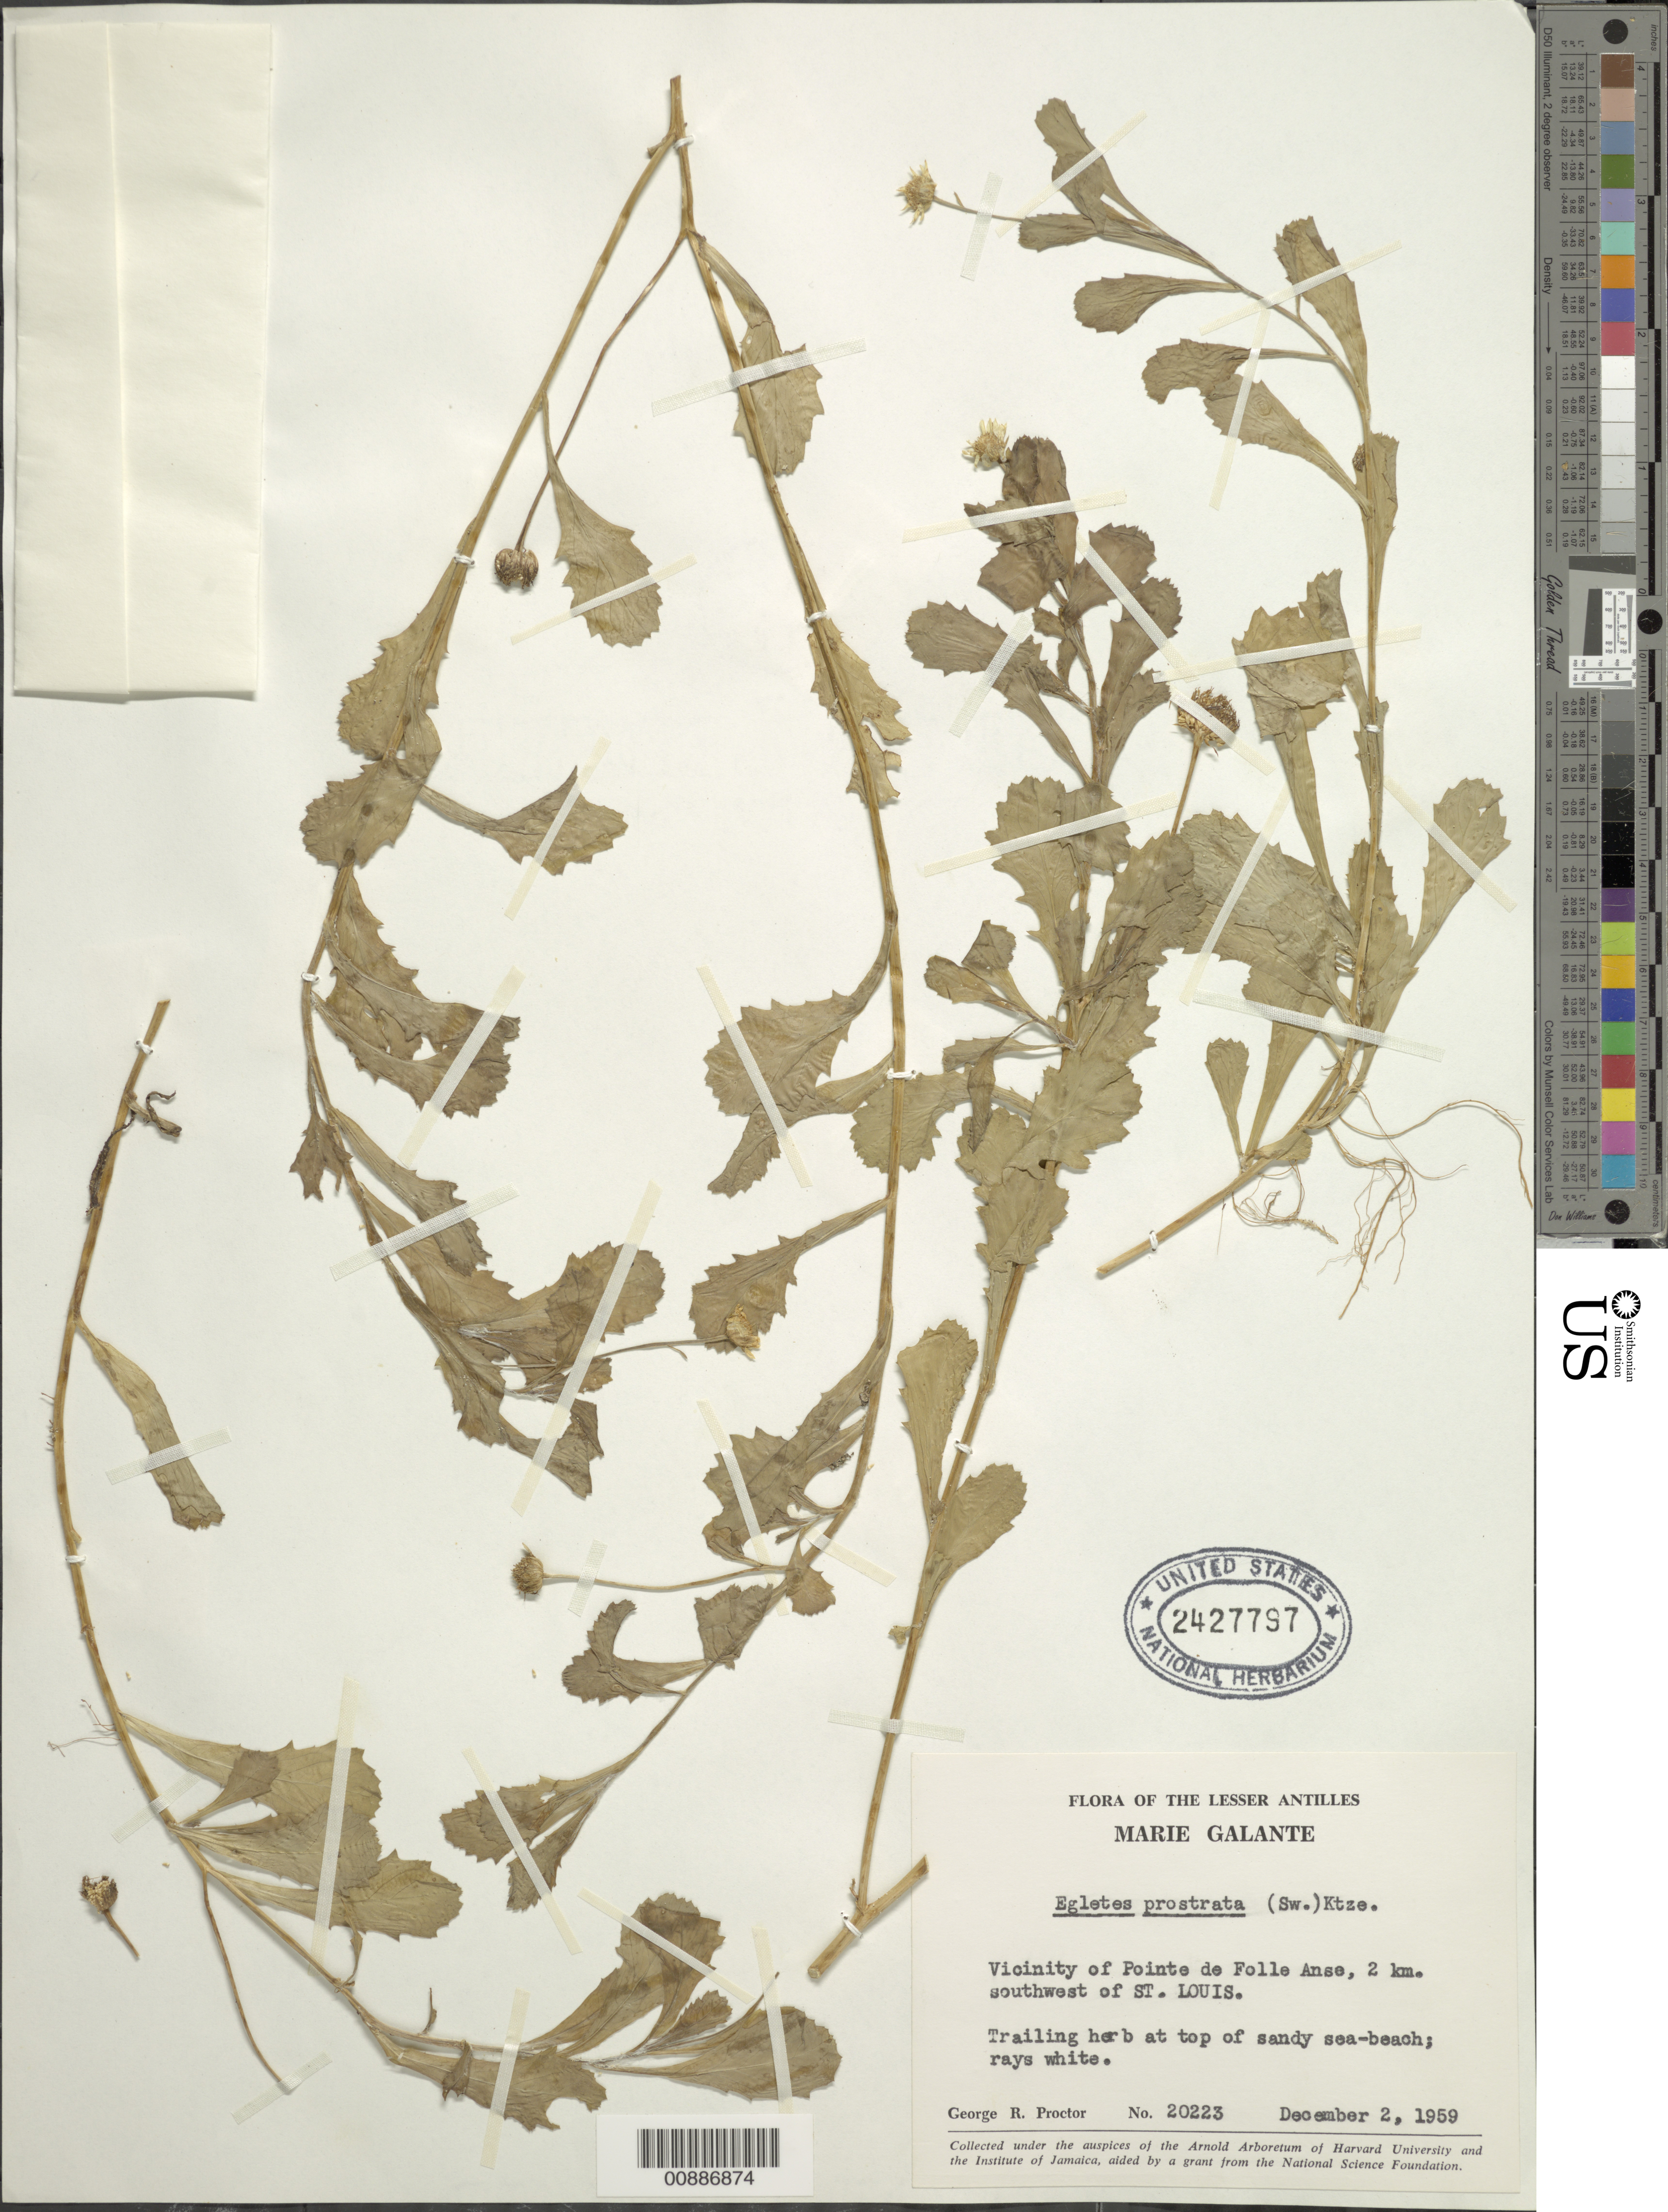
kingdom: Plantae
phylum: Tracheophyta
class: Magnoliopsida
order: Asterales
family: Asteraceae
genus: Egletes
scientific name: Egletes prostrata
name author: (Sw.) Kuntze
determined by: Proctor, G. R.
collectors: G. R. Proctor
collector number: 20223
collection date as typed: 02 Dec 1959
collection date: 1959-12-02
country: Guadeloupe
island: Marie Galante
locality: Vicinity of Pointe de Folle Anse, 2 km SW of St. Louis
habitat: At top of Sandy beach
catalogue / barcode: US 2427797